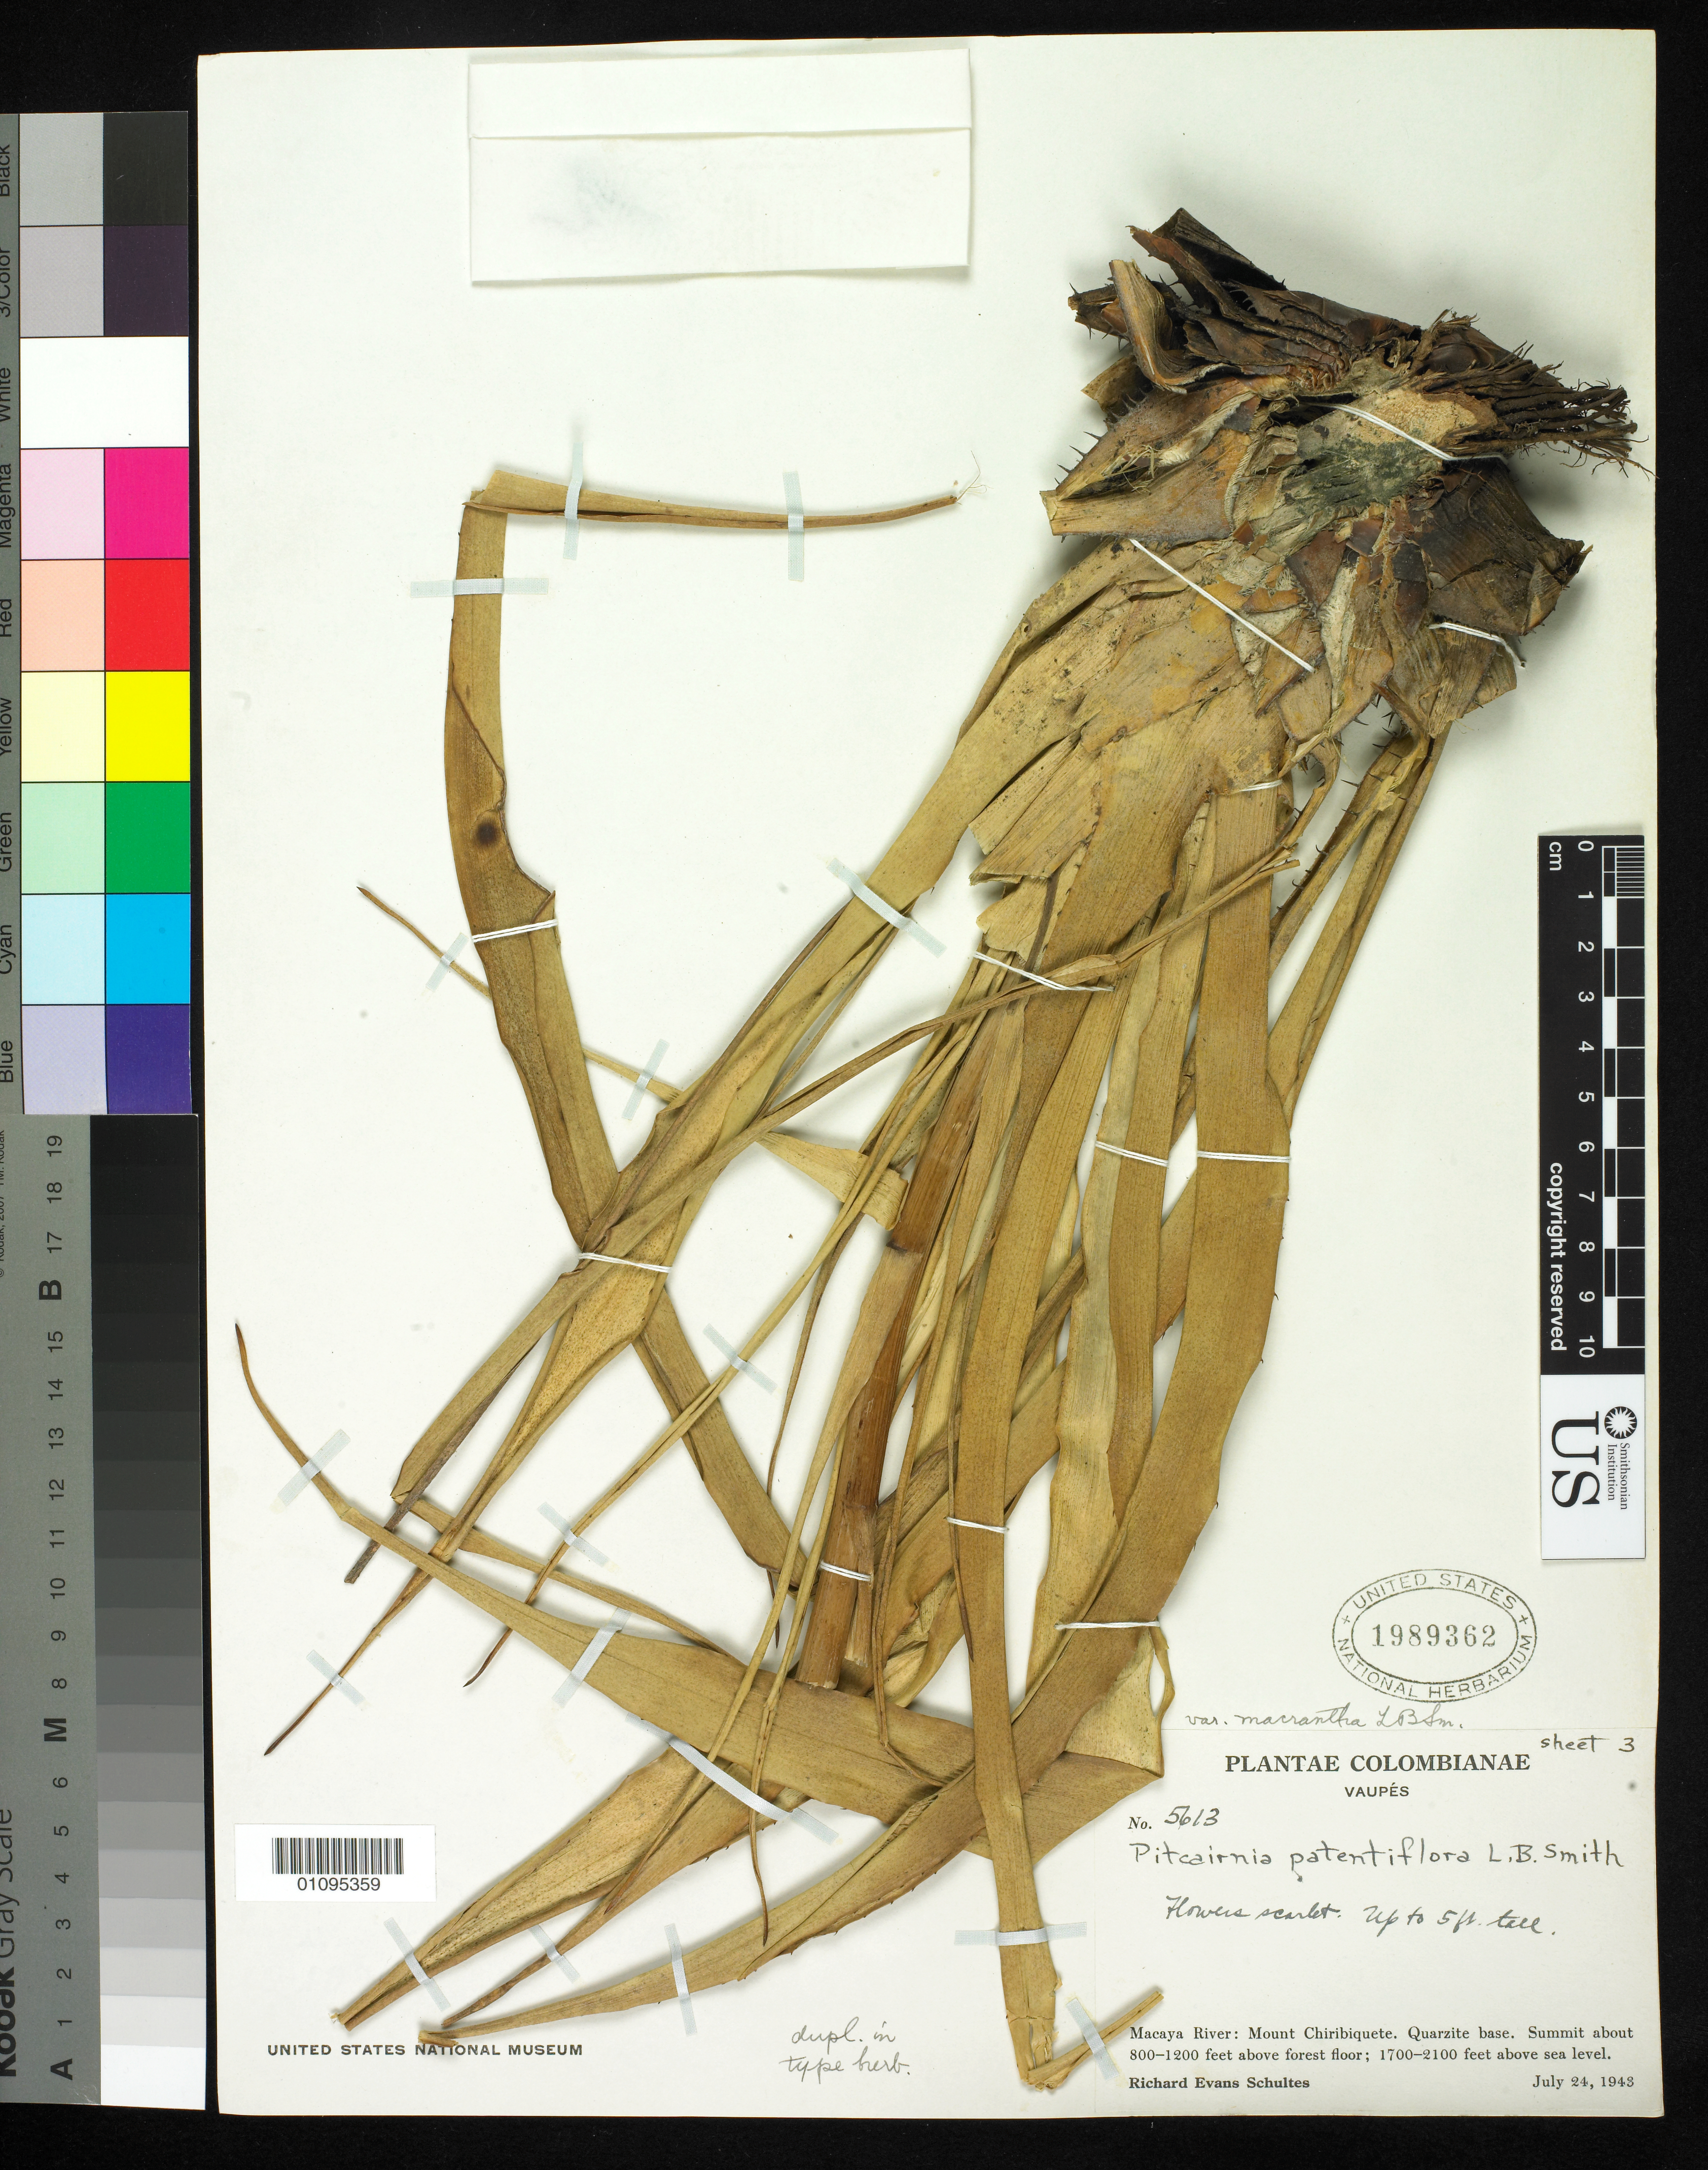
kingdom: Plantae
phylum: Tracheophyta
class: Liliopsida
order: Poales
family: Bromeliaceae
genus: Pitcairnia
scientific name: Pitcairnia patentiflora var. macrantha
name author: L.B. Sm.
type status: Holotype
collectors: R. E. Schultes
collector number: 5613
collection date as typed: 24 Jul 1943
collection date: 1943-07-24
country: Colombia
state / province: Vaupés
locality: Macaya River, Mount Chiribiquete.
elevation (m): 518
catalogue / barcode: US 1989362